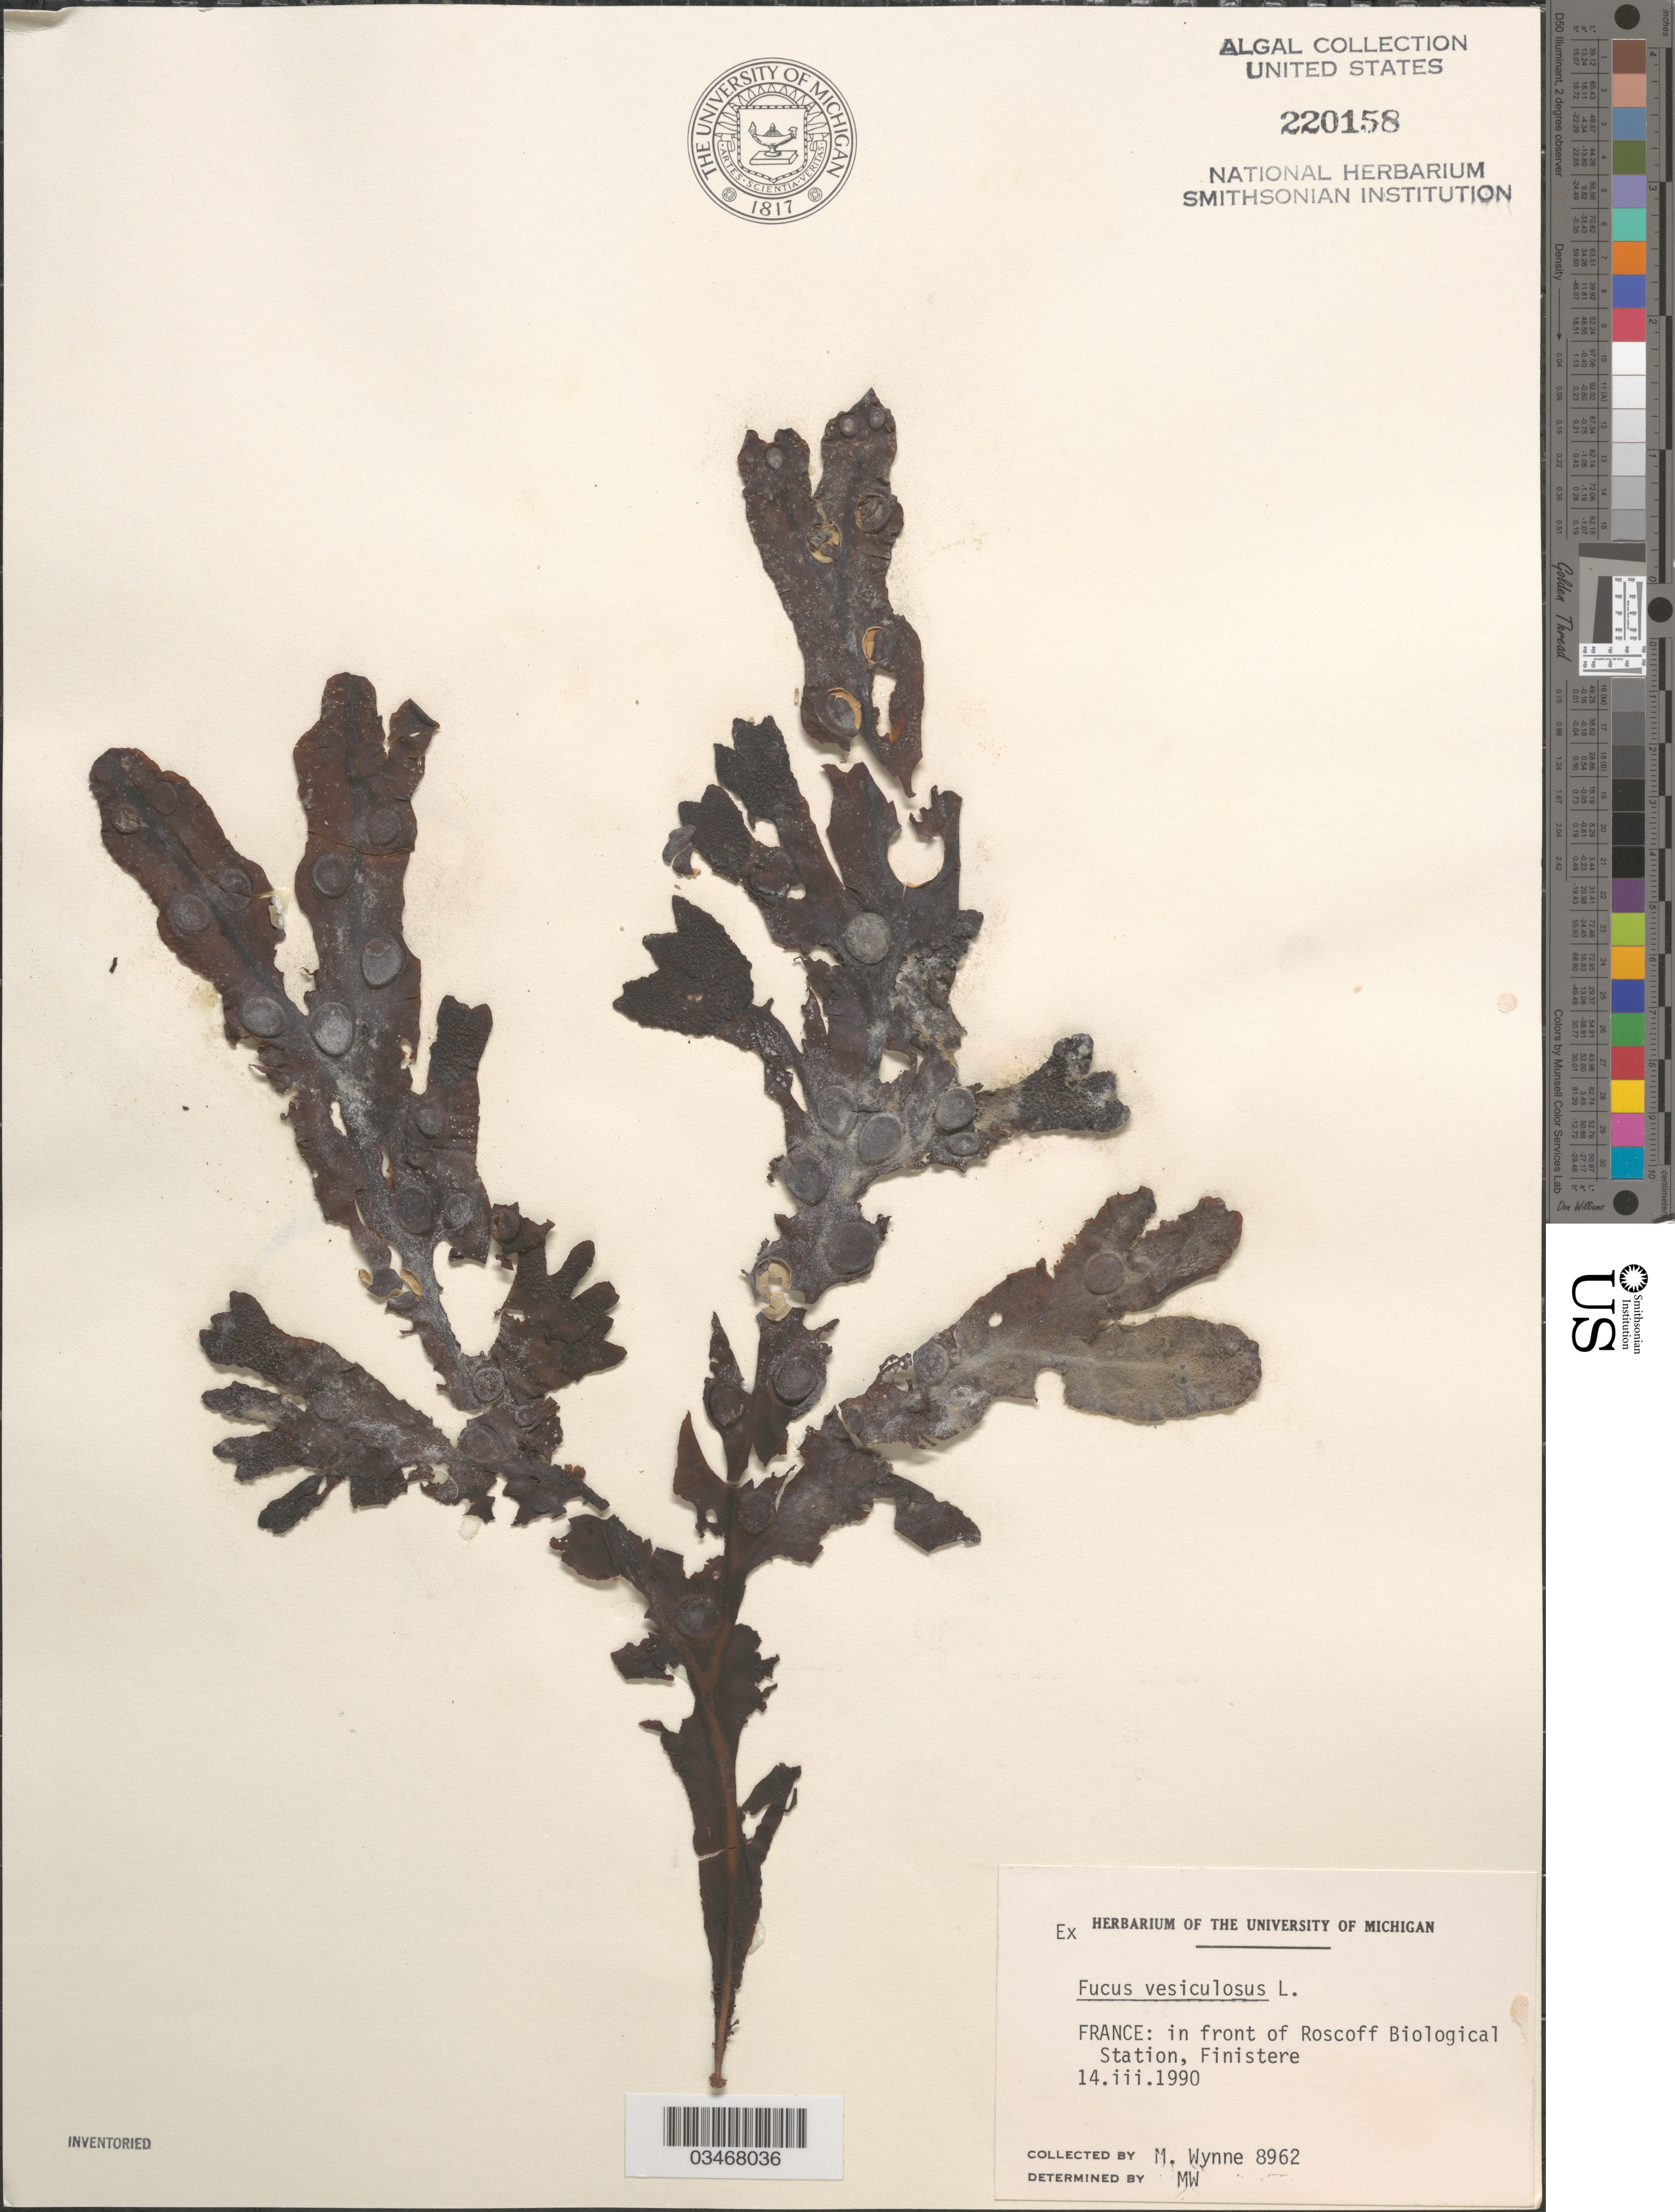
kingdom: Chromista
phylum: Ochrophyta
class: Phaeophyceae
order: Fucales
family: Fucaceae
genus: Fucus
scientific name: Fucus vesiculosus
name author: L.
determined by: Wynne, M. J.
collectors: M.J. Wynne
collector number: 8962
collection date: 1990-03-14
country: France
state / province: Bretagne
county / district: Finistère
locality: In front of Roscoff Biological Station.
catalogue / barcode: US 220158